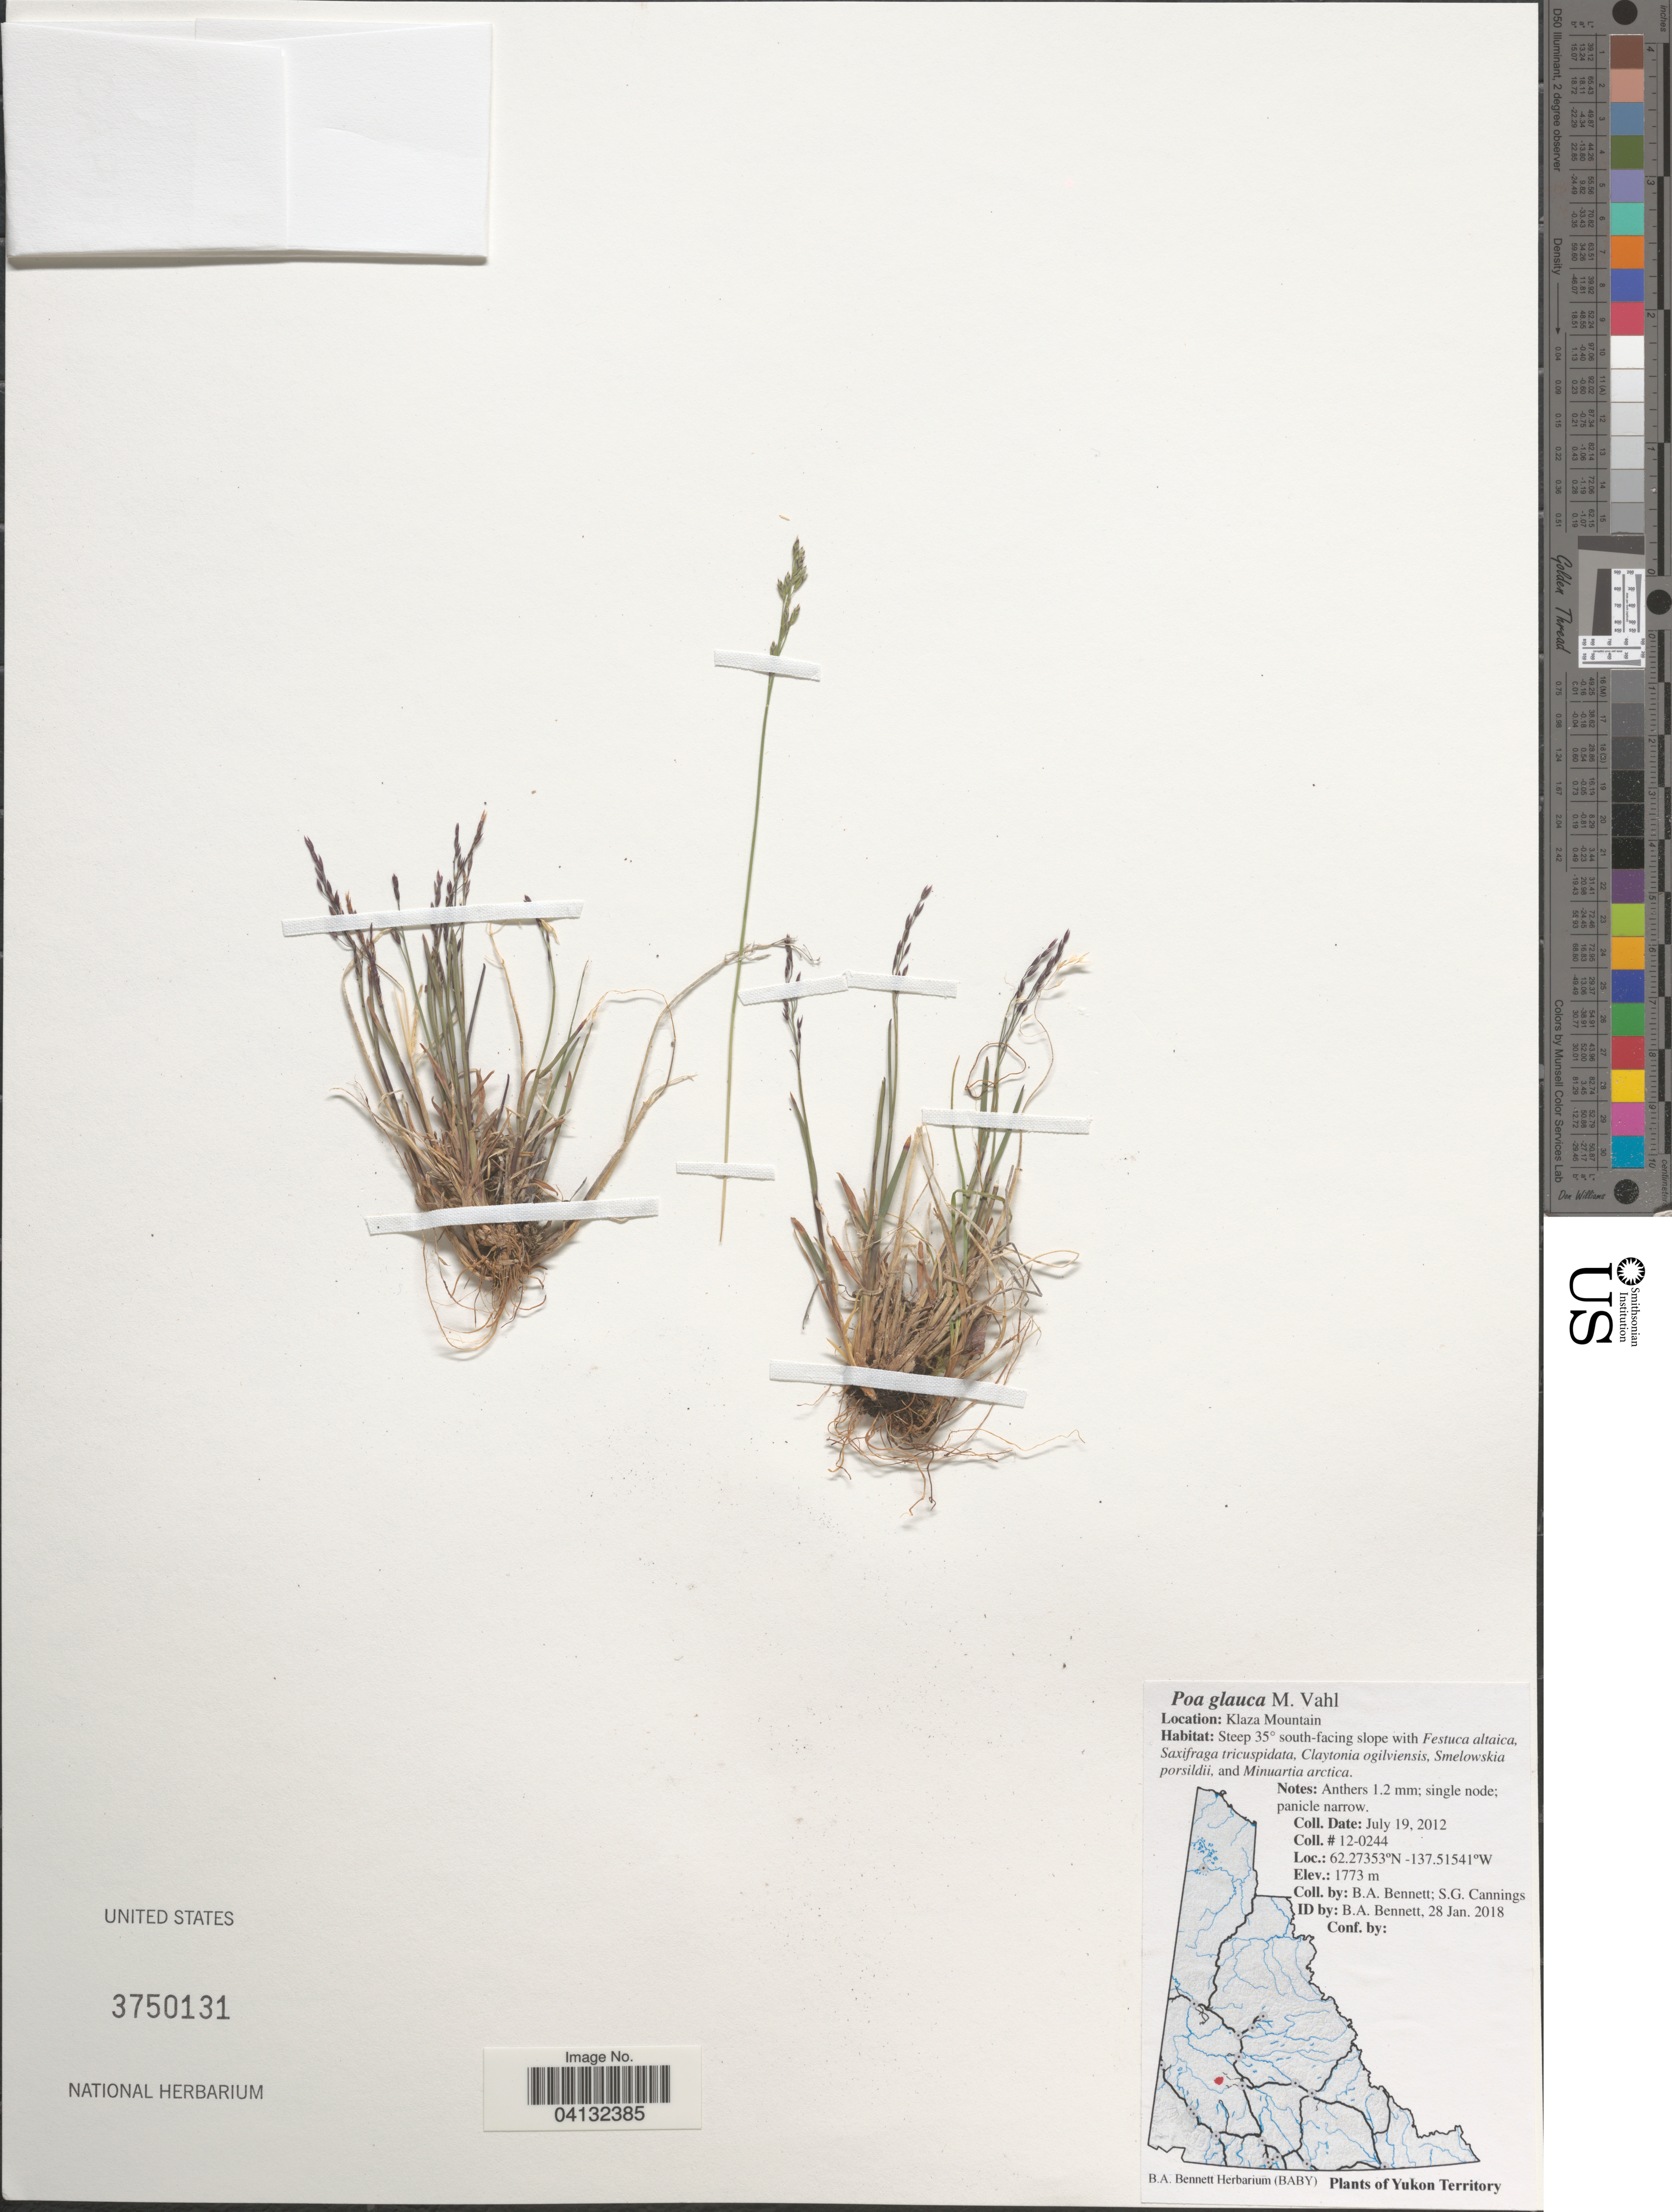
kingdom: Plantae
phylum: Tracheophyta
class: Liliopsida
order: Poales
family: Poaceae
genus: Poa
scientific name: Poa glauca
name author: Vahl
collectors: B. A. Bennett & S. Cannings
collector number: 12-0244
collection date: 2012-07-19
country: Canada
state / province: Yukon Territory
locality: Klaza Mountain.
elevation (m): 1773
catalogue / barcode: US 3750131